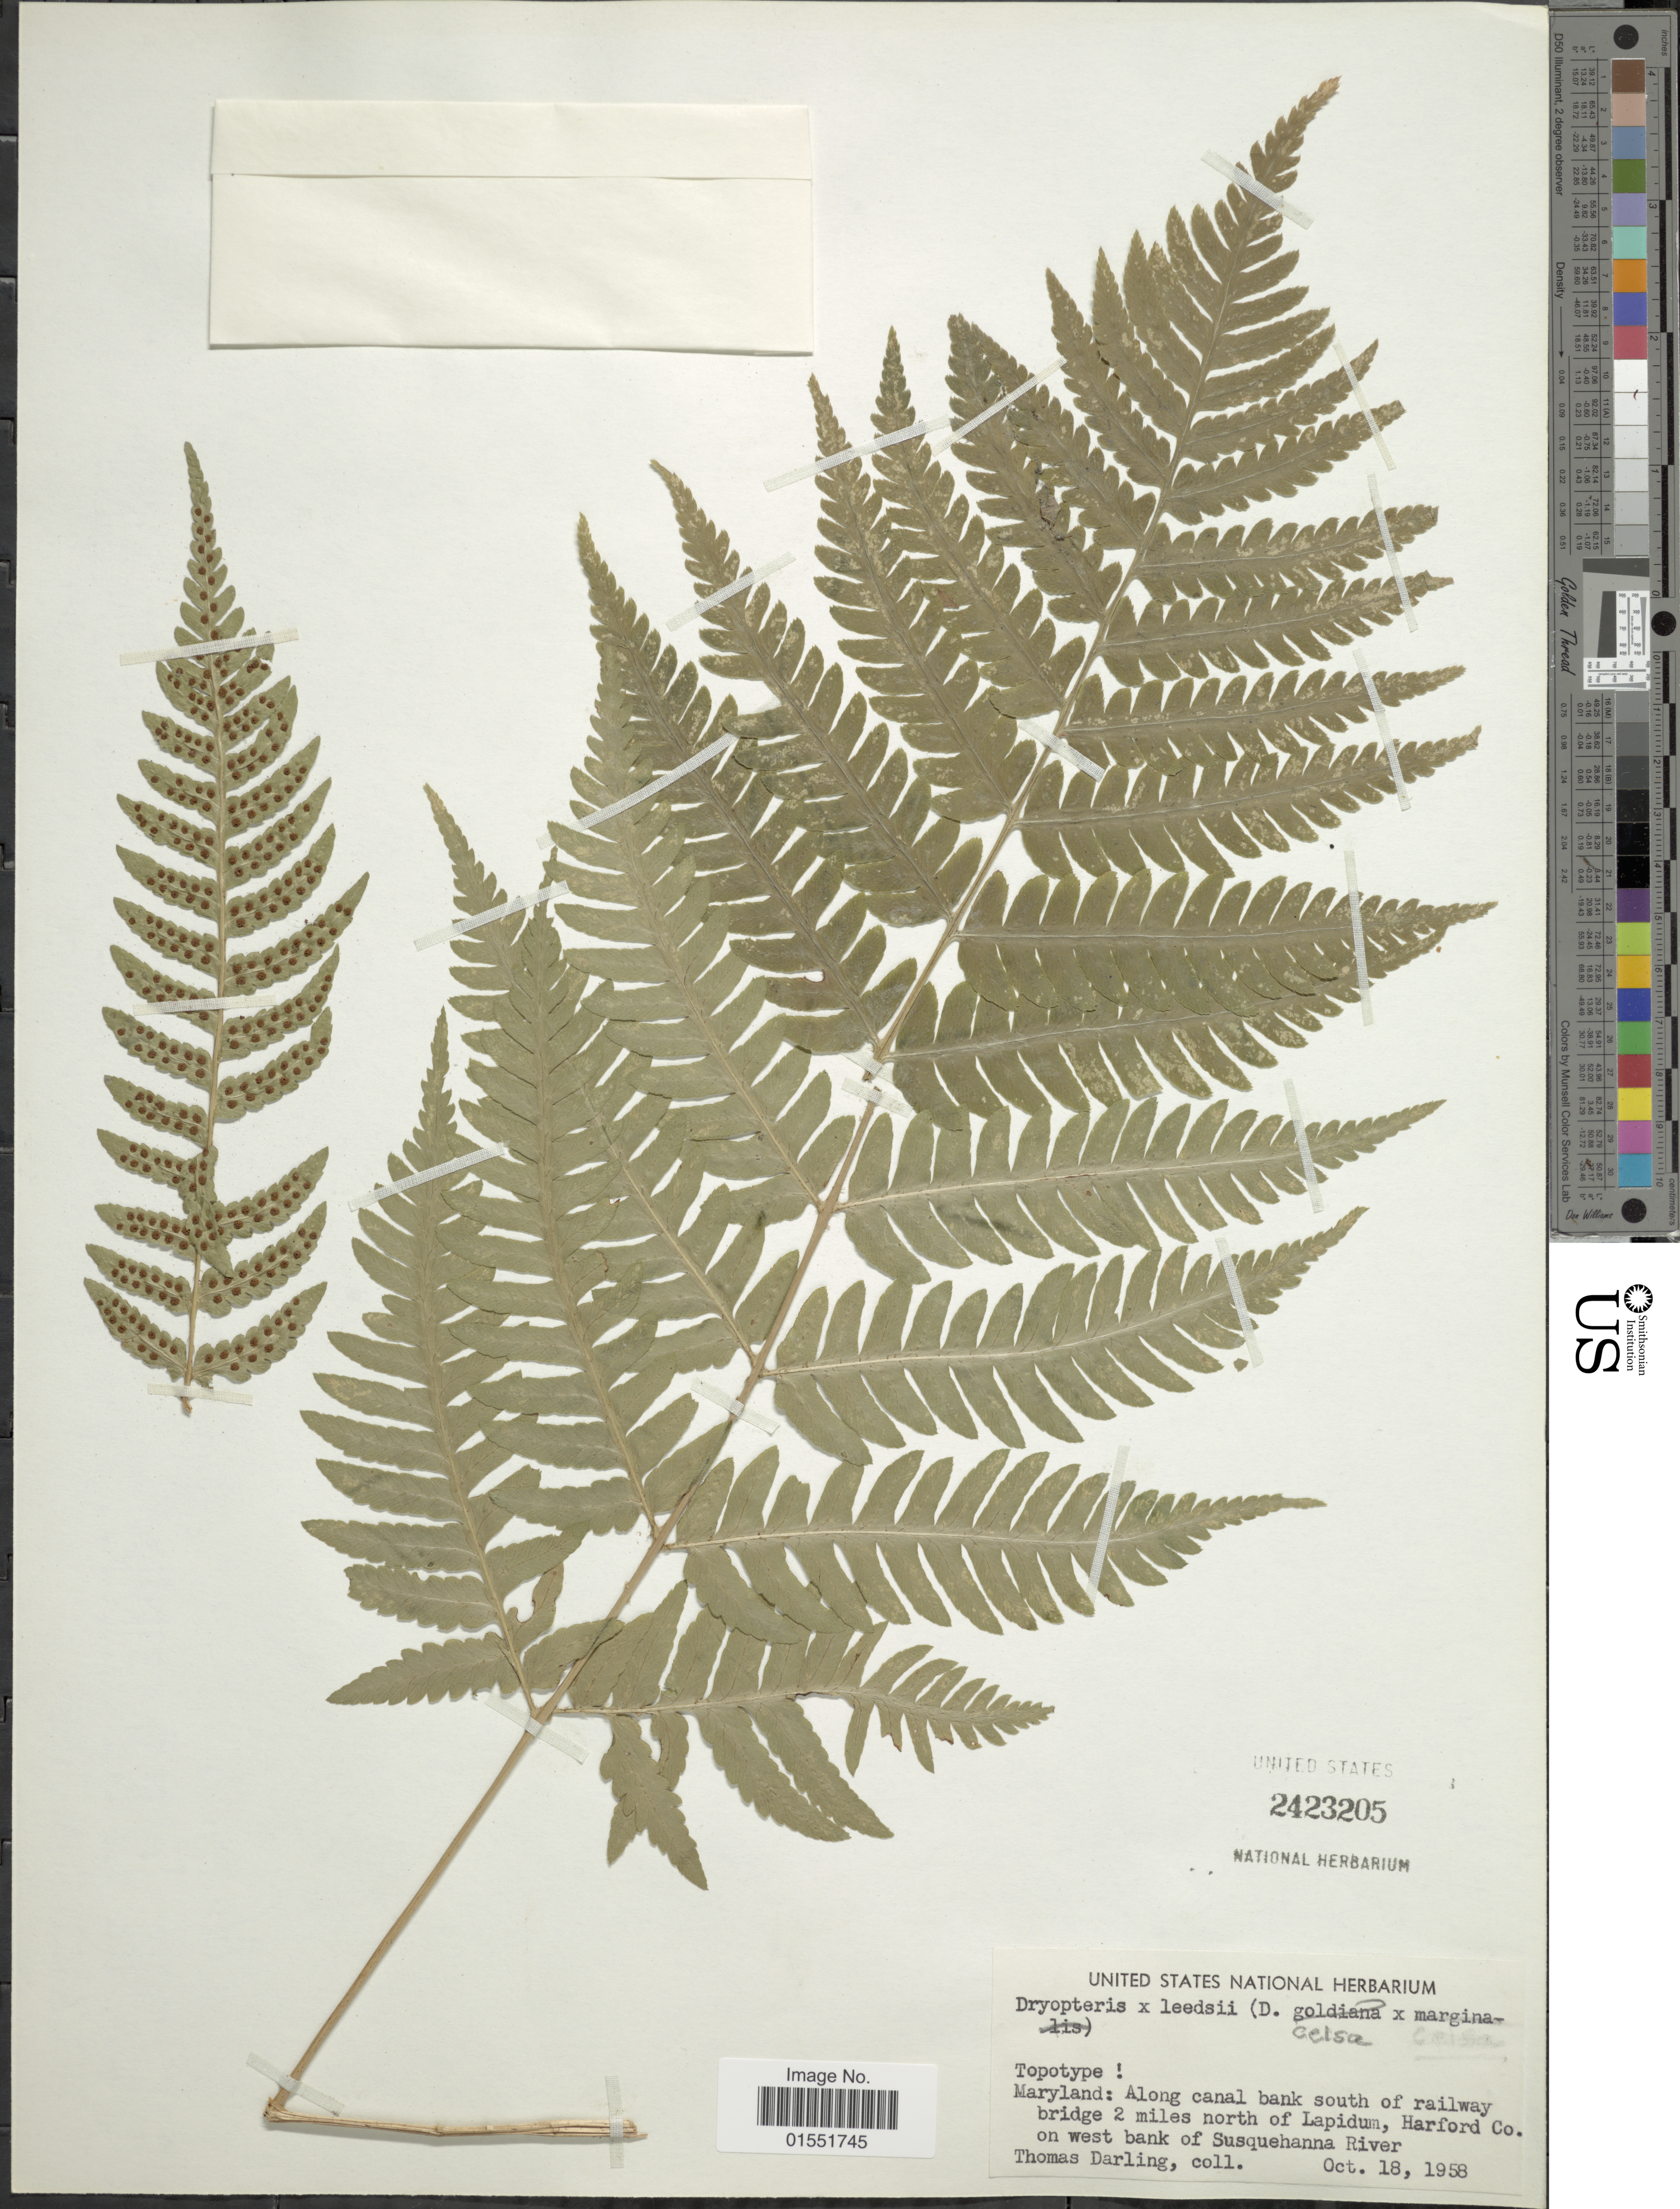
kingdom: Plantae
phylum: Tracheophyta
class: Polypodiopsida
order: Polypodiales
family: Dryopteridaceae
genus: Dryopteris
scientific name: Dryopteris x leedsii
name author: Wherry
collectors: T. Darling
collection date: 1958-10-18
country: United States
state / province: Maryland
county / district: Harford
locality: Along canal bank south of railway bridge 2 miles north of Lapidum, Harford Co. on west bank of Susquehanna River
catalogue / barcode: US 2423205